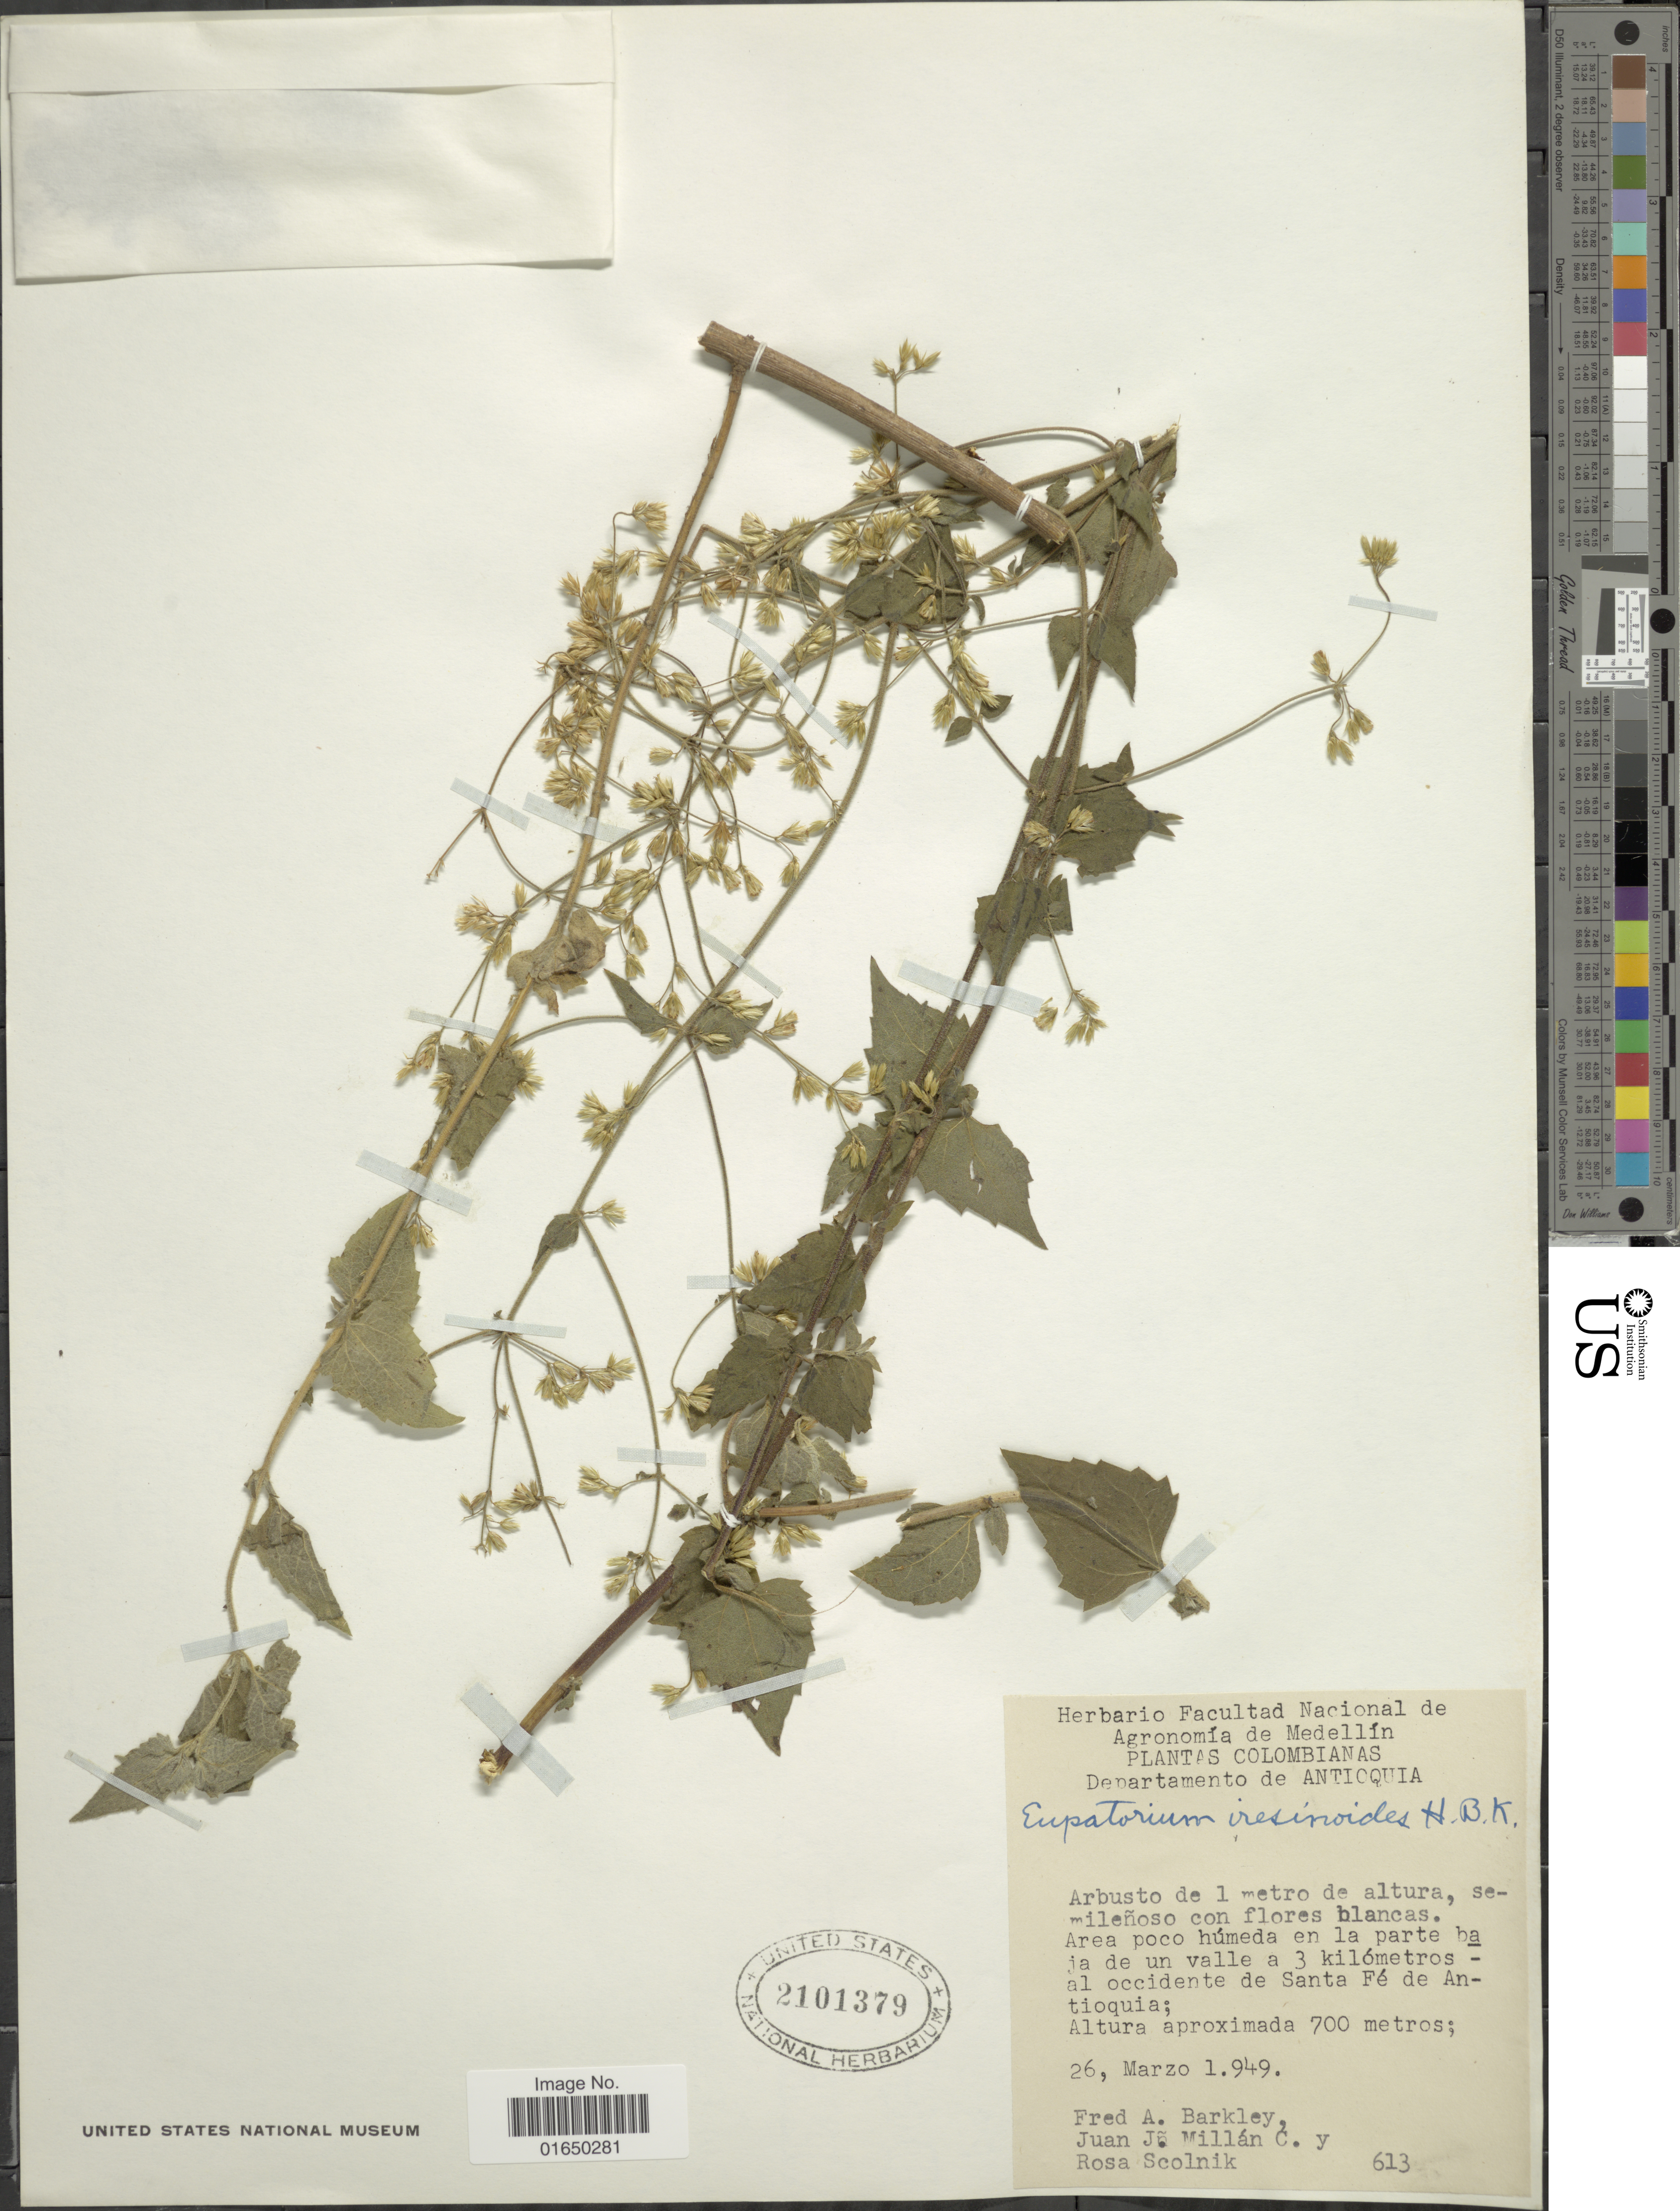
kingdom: Plantae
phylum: Tracheophyta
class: Magnoliopsida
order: Asterales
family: Asteraceae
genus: Condylidium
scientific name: Condylidium iresinoides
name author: (Kunth) R.M. King & H. Rob.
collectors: F. A. Barkley, J. Millán C. & R. Scolnik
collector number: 613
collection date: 1949-03-26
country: Colombia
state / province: Antioquia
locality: Departamento de Antioquia, Area poco húmeda en la parte baja de un valle a 3 kilómetros al occidente de Santa Fé de Antioquia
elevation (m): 700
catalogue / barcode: US 2101379